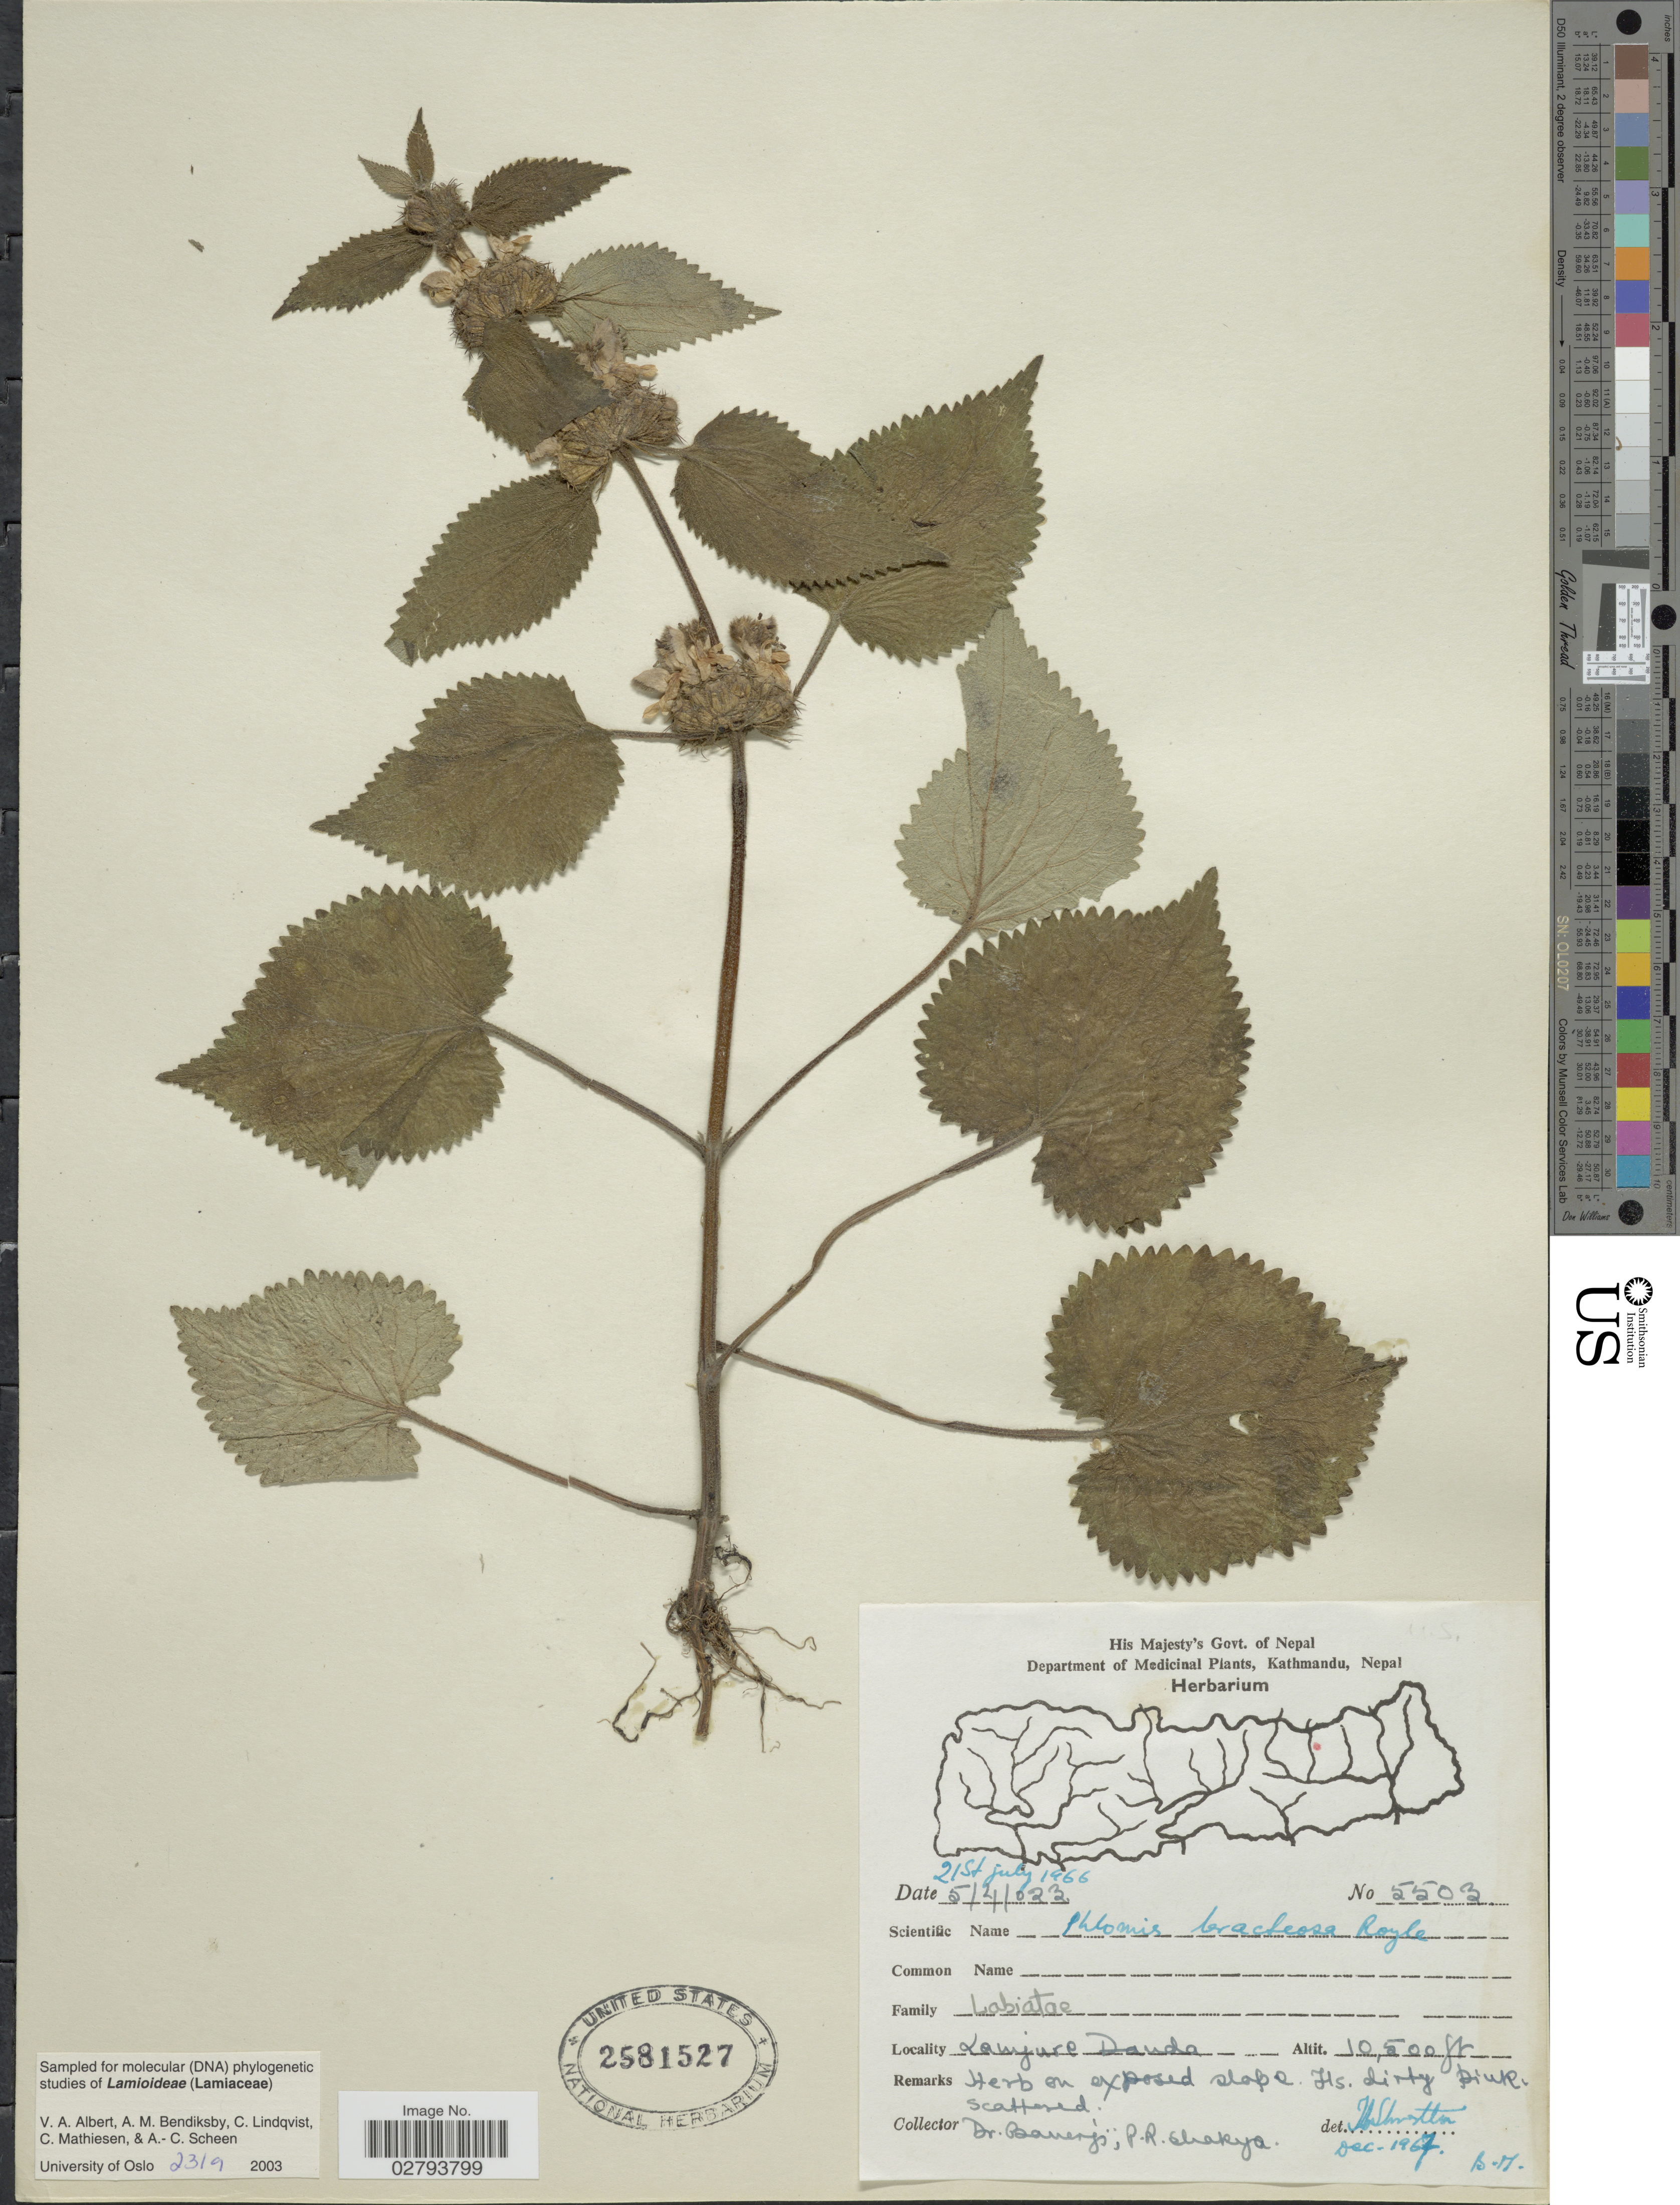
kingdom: Plantae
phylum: Tracheophyta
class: Magnoliopsida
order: Lamiales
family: Lamiaceae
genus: Phlomoides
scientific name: Phlomoides bracteosa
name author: (Royle ex Benth.) Kamelin & Makhm.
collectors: -. Banerji & P. Shakya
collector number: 5503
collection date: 1966-07-21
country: Nepal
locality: Lamjure Danda.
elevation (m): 3200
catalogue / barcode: US 2581527